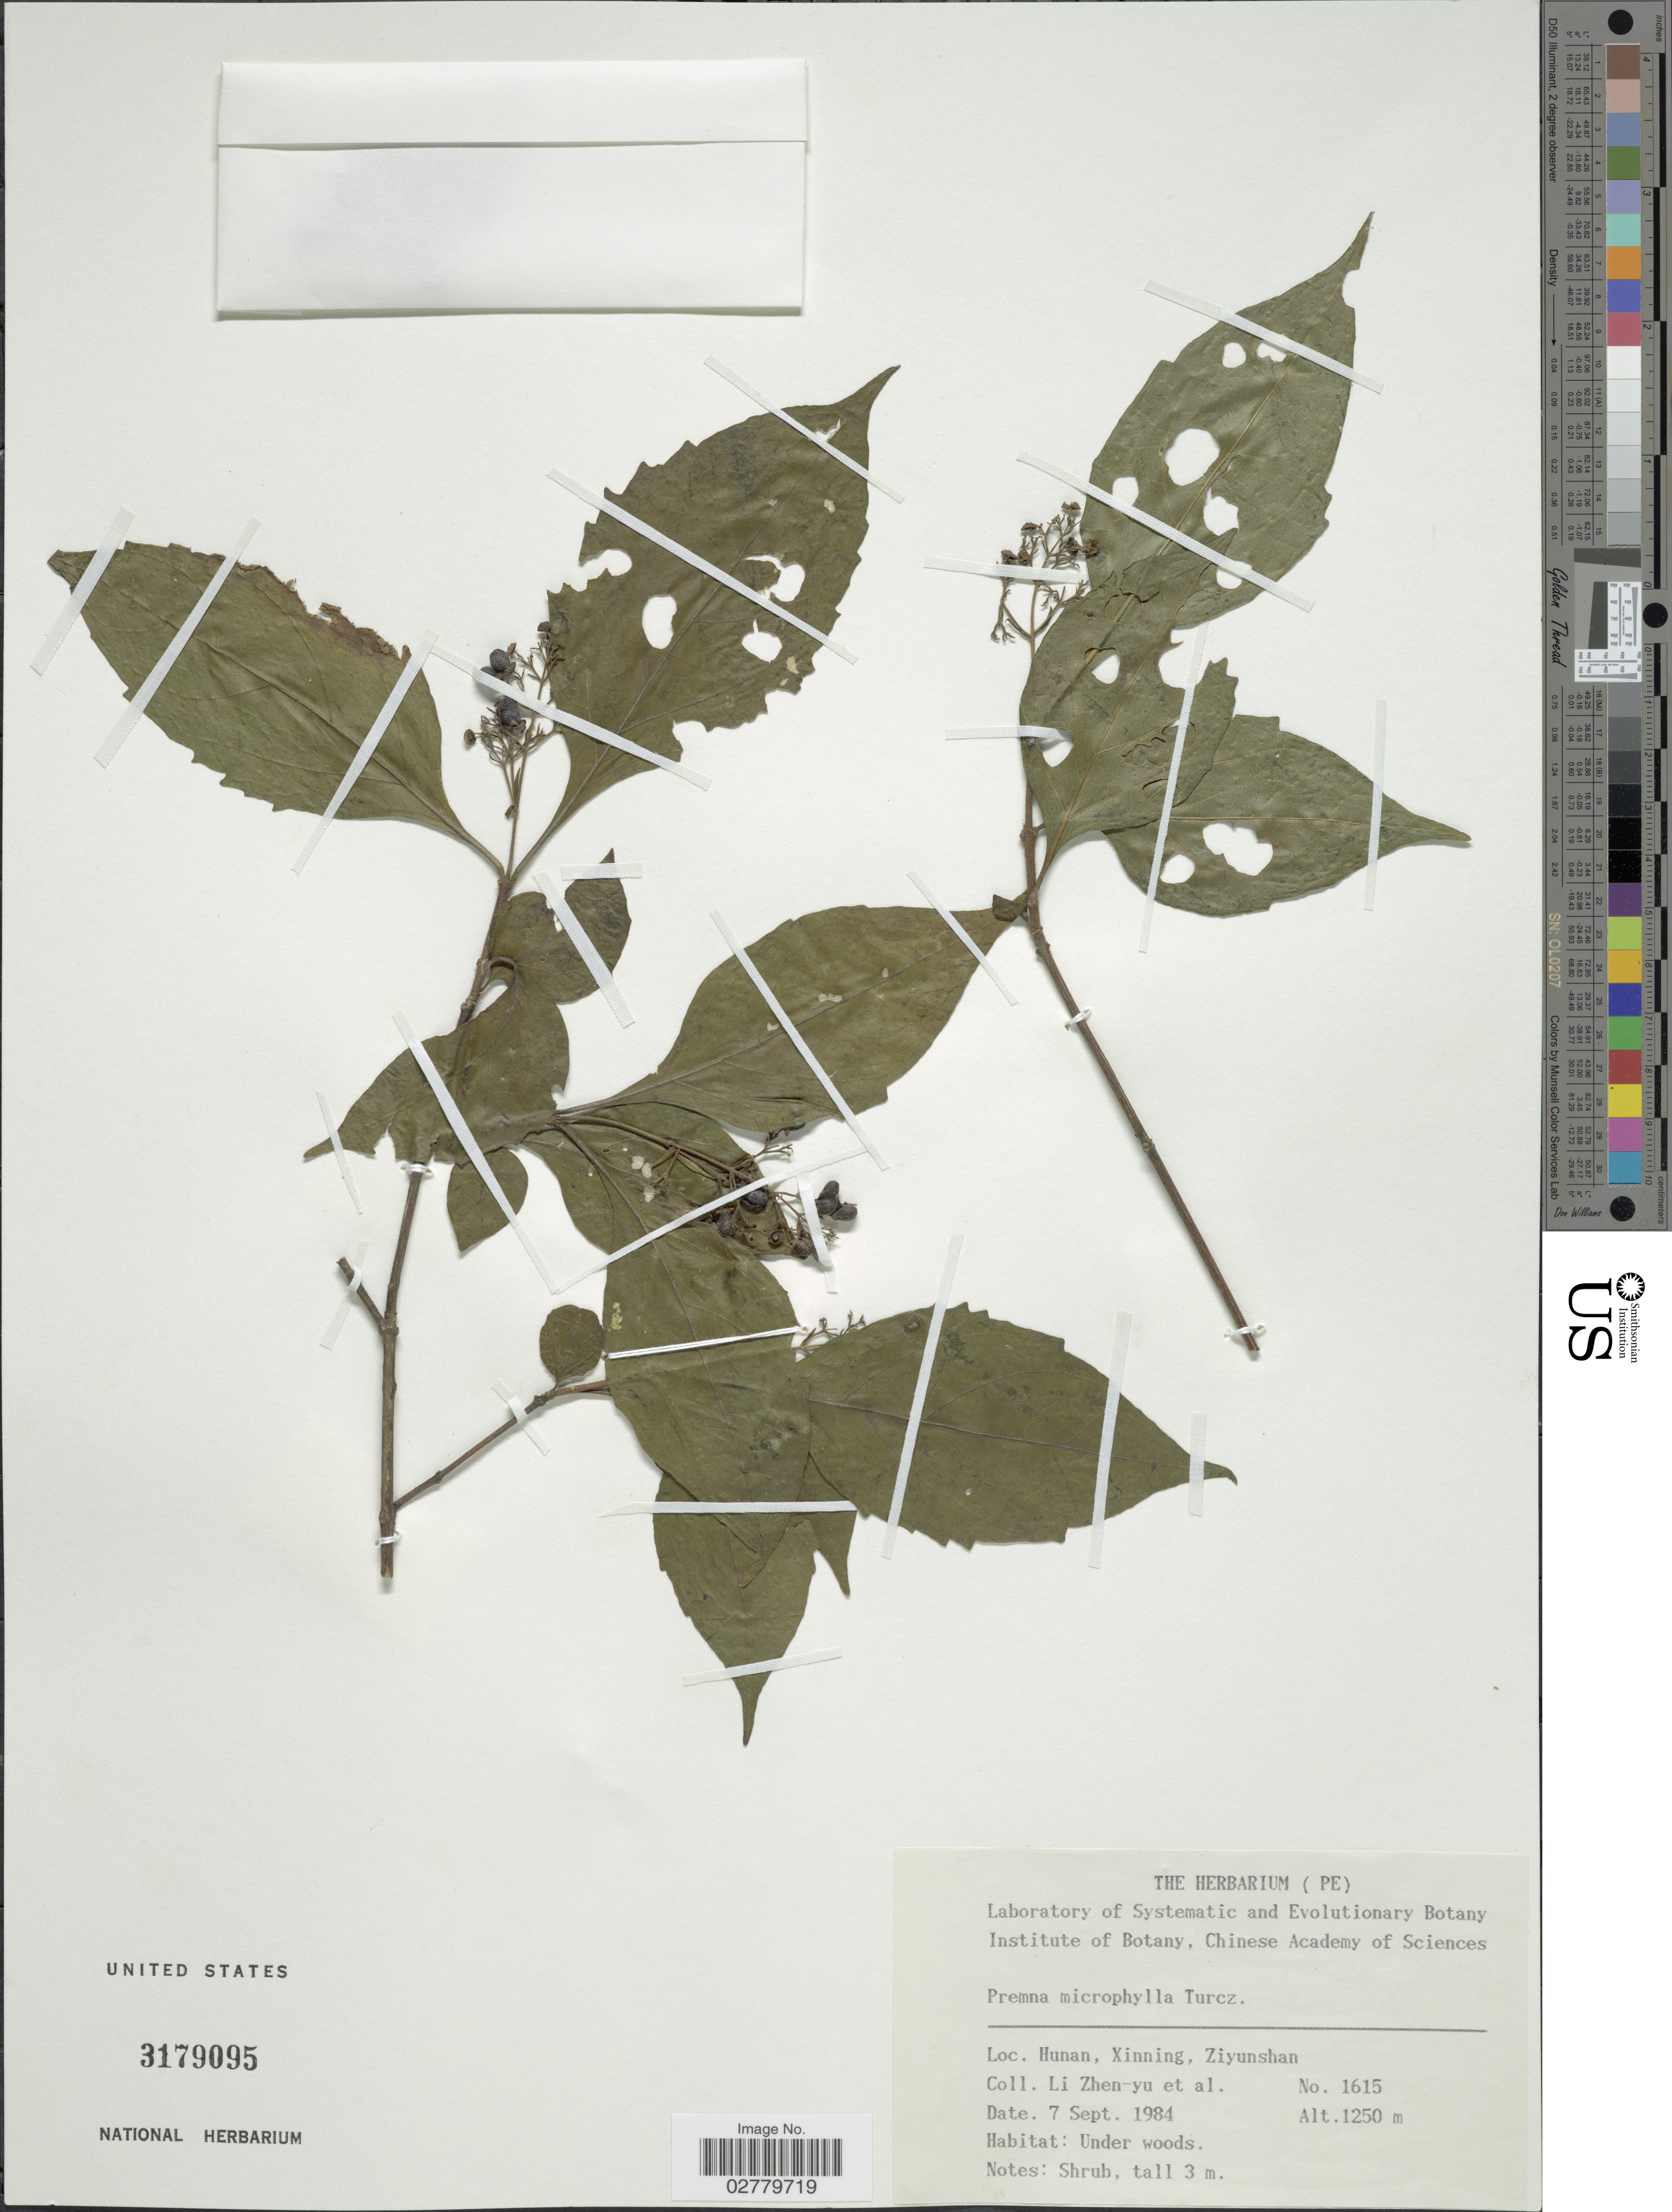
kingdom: Plantae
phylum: Tracheophyta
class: Magnoliopsida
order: Lamiales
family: Lamiaceae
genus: Premna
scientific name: Premna microphylla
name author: Turcz.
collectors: Z. Y. Li & et al.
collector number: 1615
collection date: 1984-09-07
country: China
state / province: Hunan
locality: Xinning, Ziyunshan.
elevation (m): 1250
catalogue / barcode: US 3179095